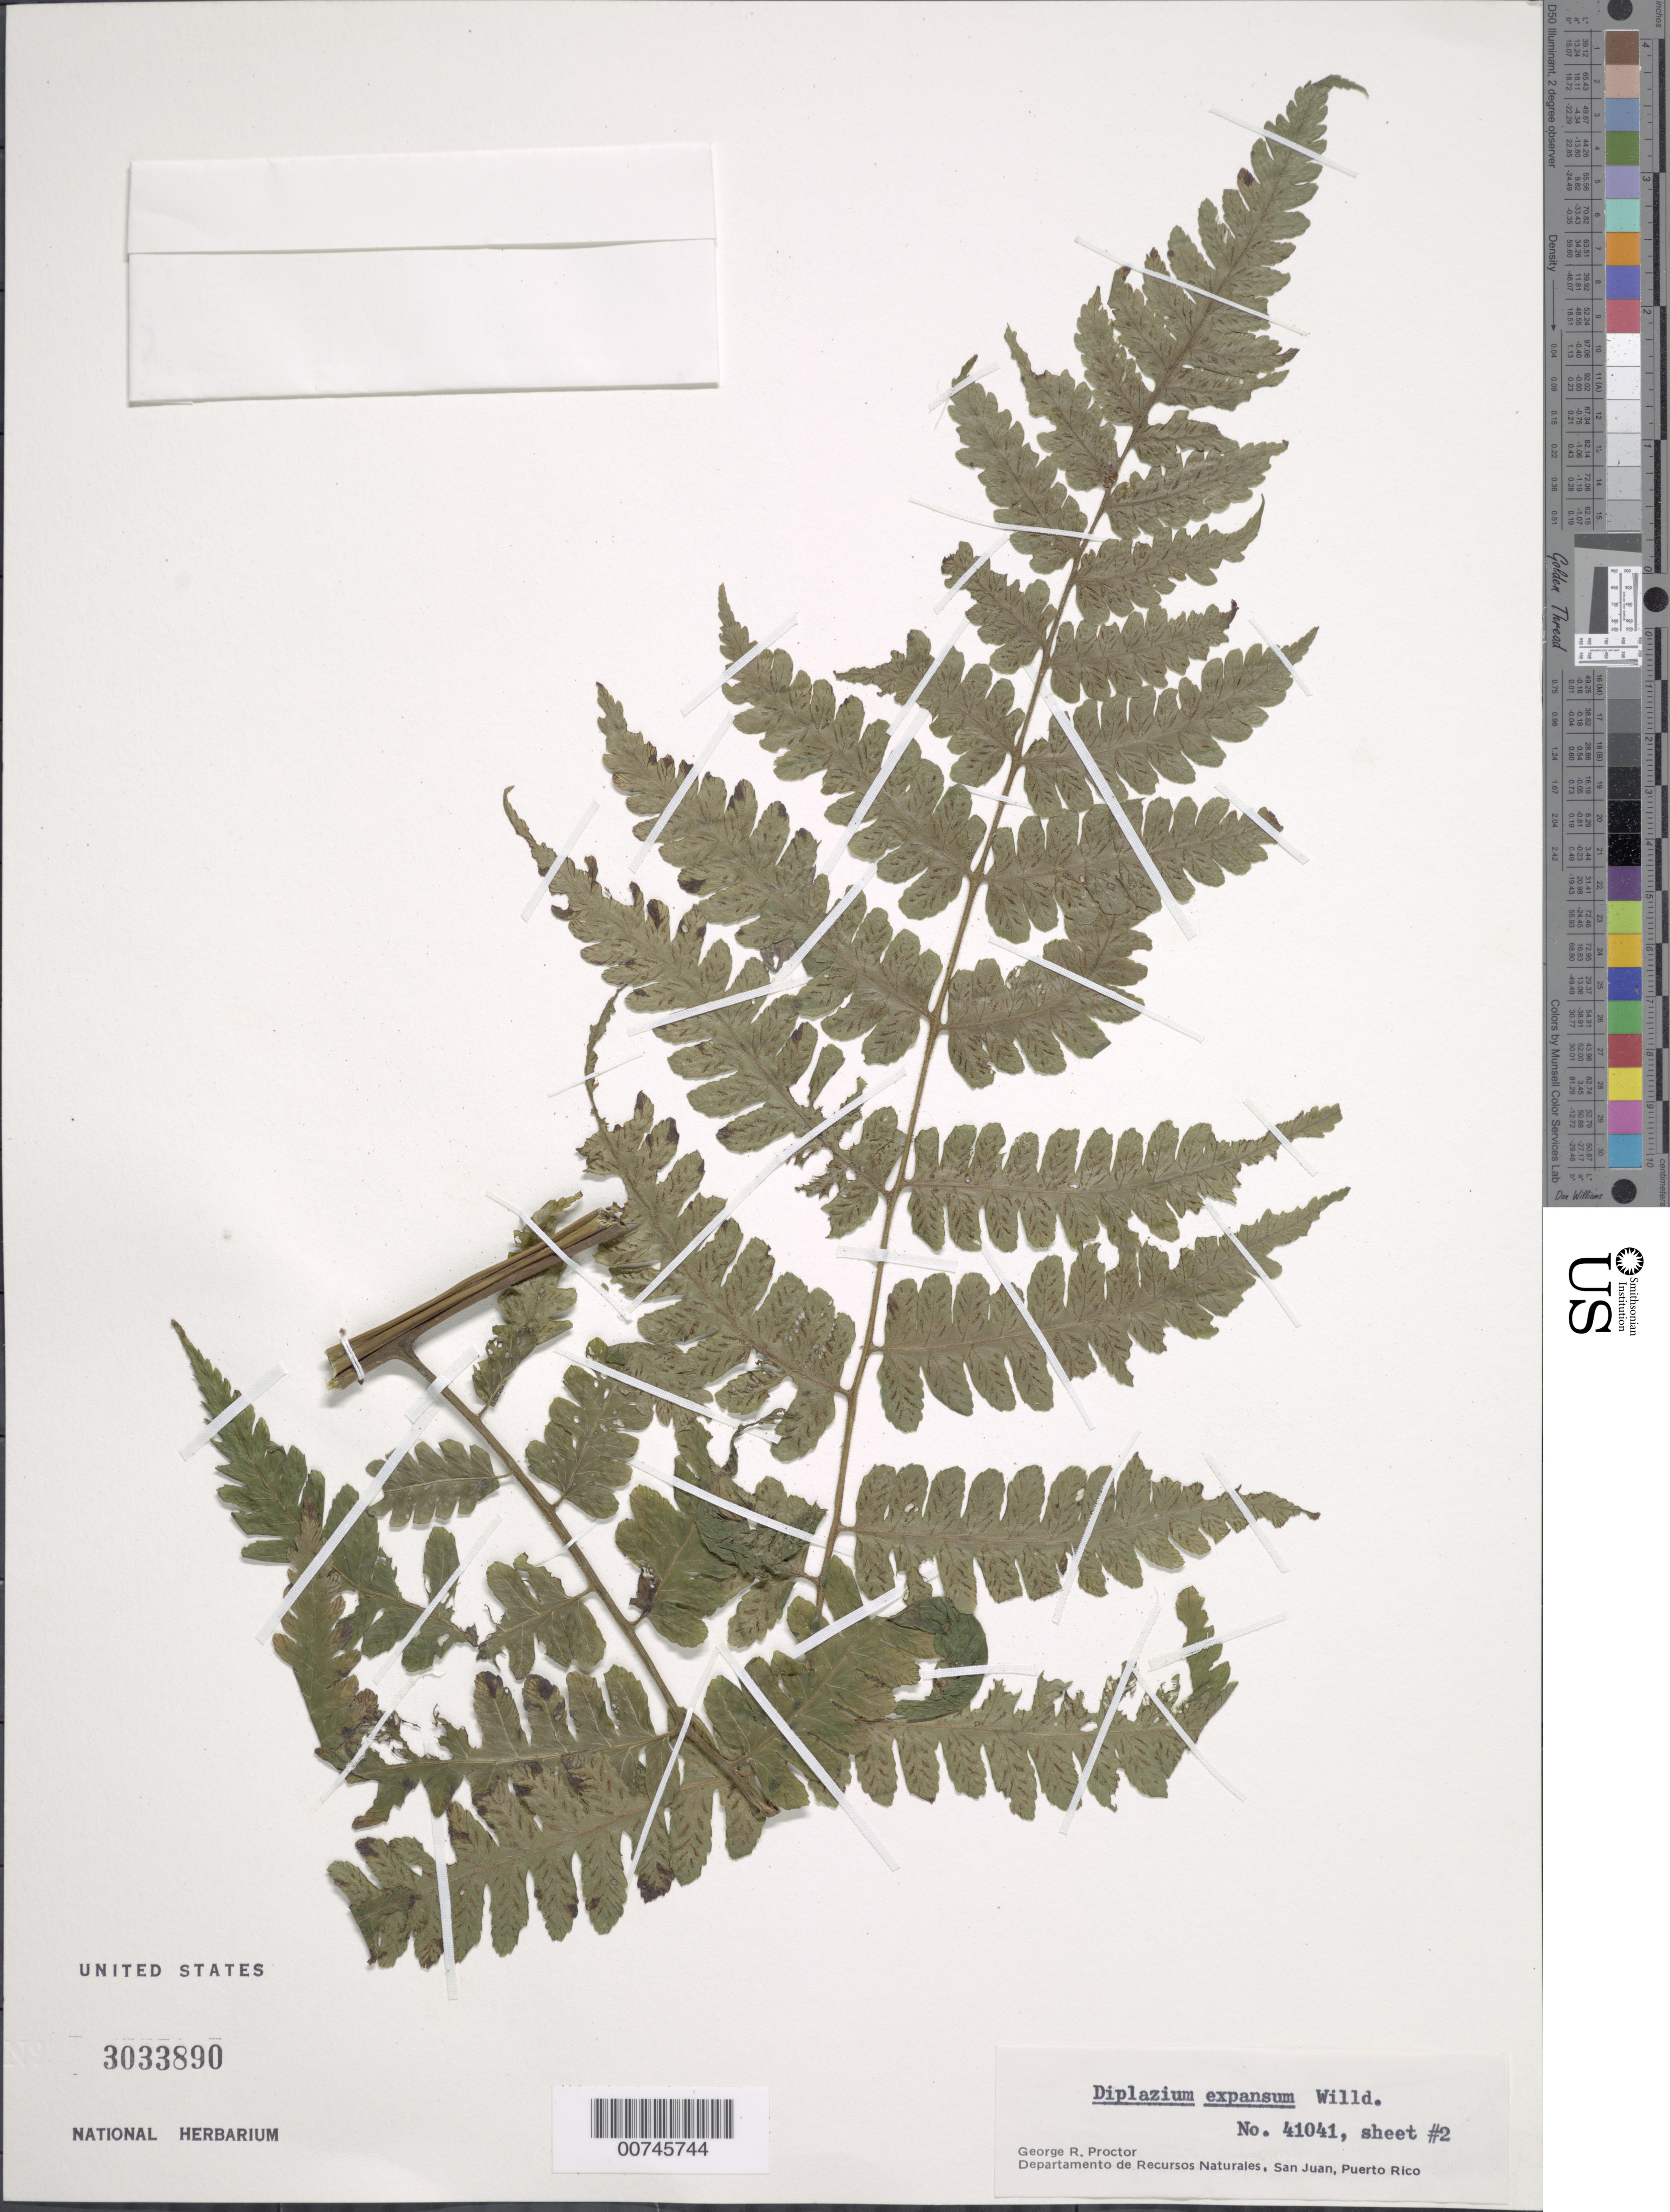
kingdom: Plantae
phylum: Tracheophyta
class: Polypodiopsida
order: Polypodiales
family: Athyriaceae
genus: Diplazium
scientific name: Diplazium expansum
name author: Willd.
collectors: G. R. Proctor & H. Haneke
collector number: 41041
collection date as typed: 02 Feb 1985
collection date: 1985-02-02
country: Puerto Rico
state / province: Jayuya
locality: Cordillera Central: Barrio Veguitas: Río Veguitas, tributary stream SW of Piedra Blanca, Municipio de Jayuya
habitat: In moist forest glade near stream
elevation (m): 960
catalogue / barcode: US 3033890